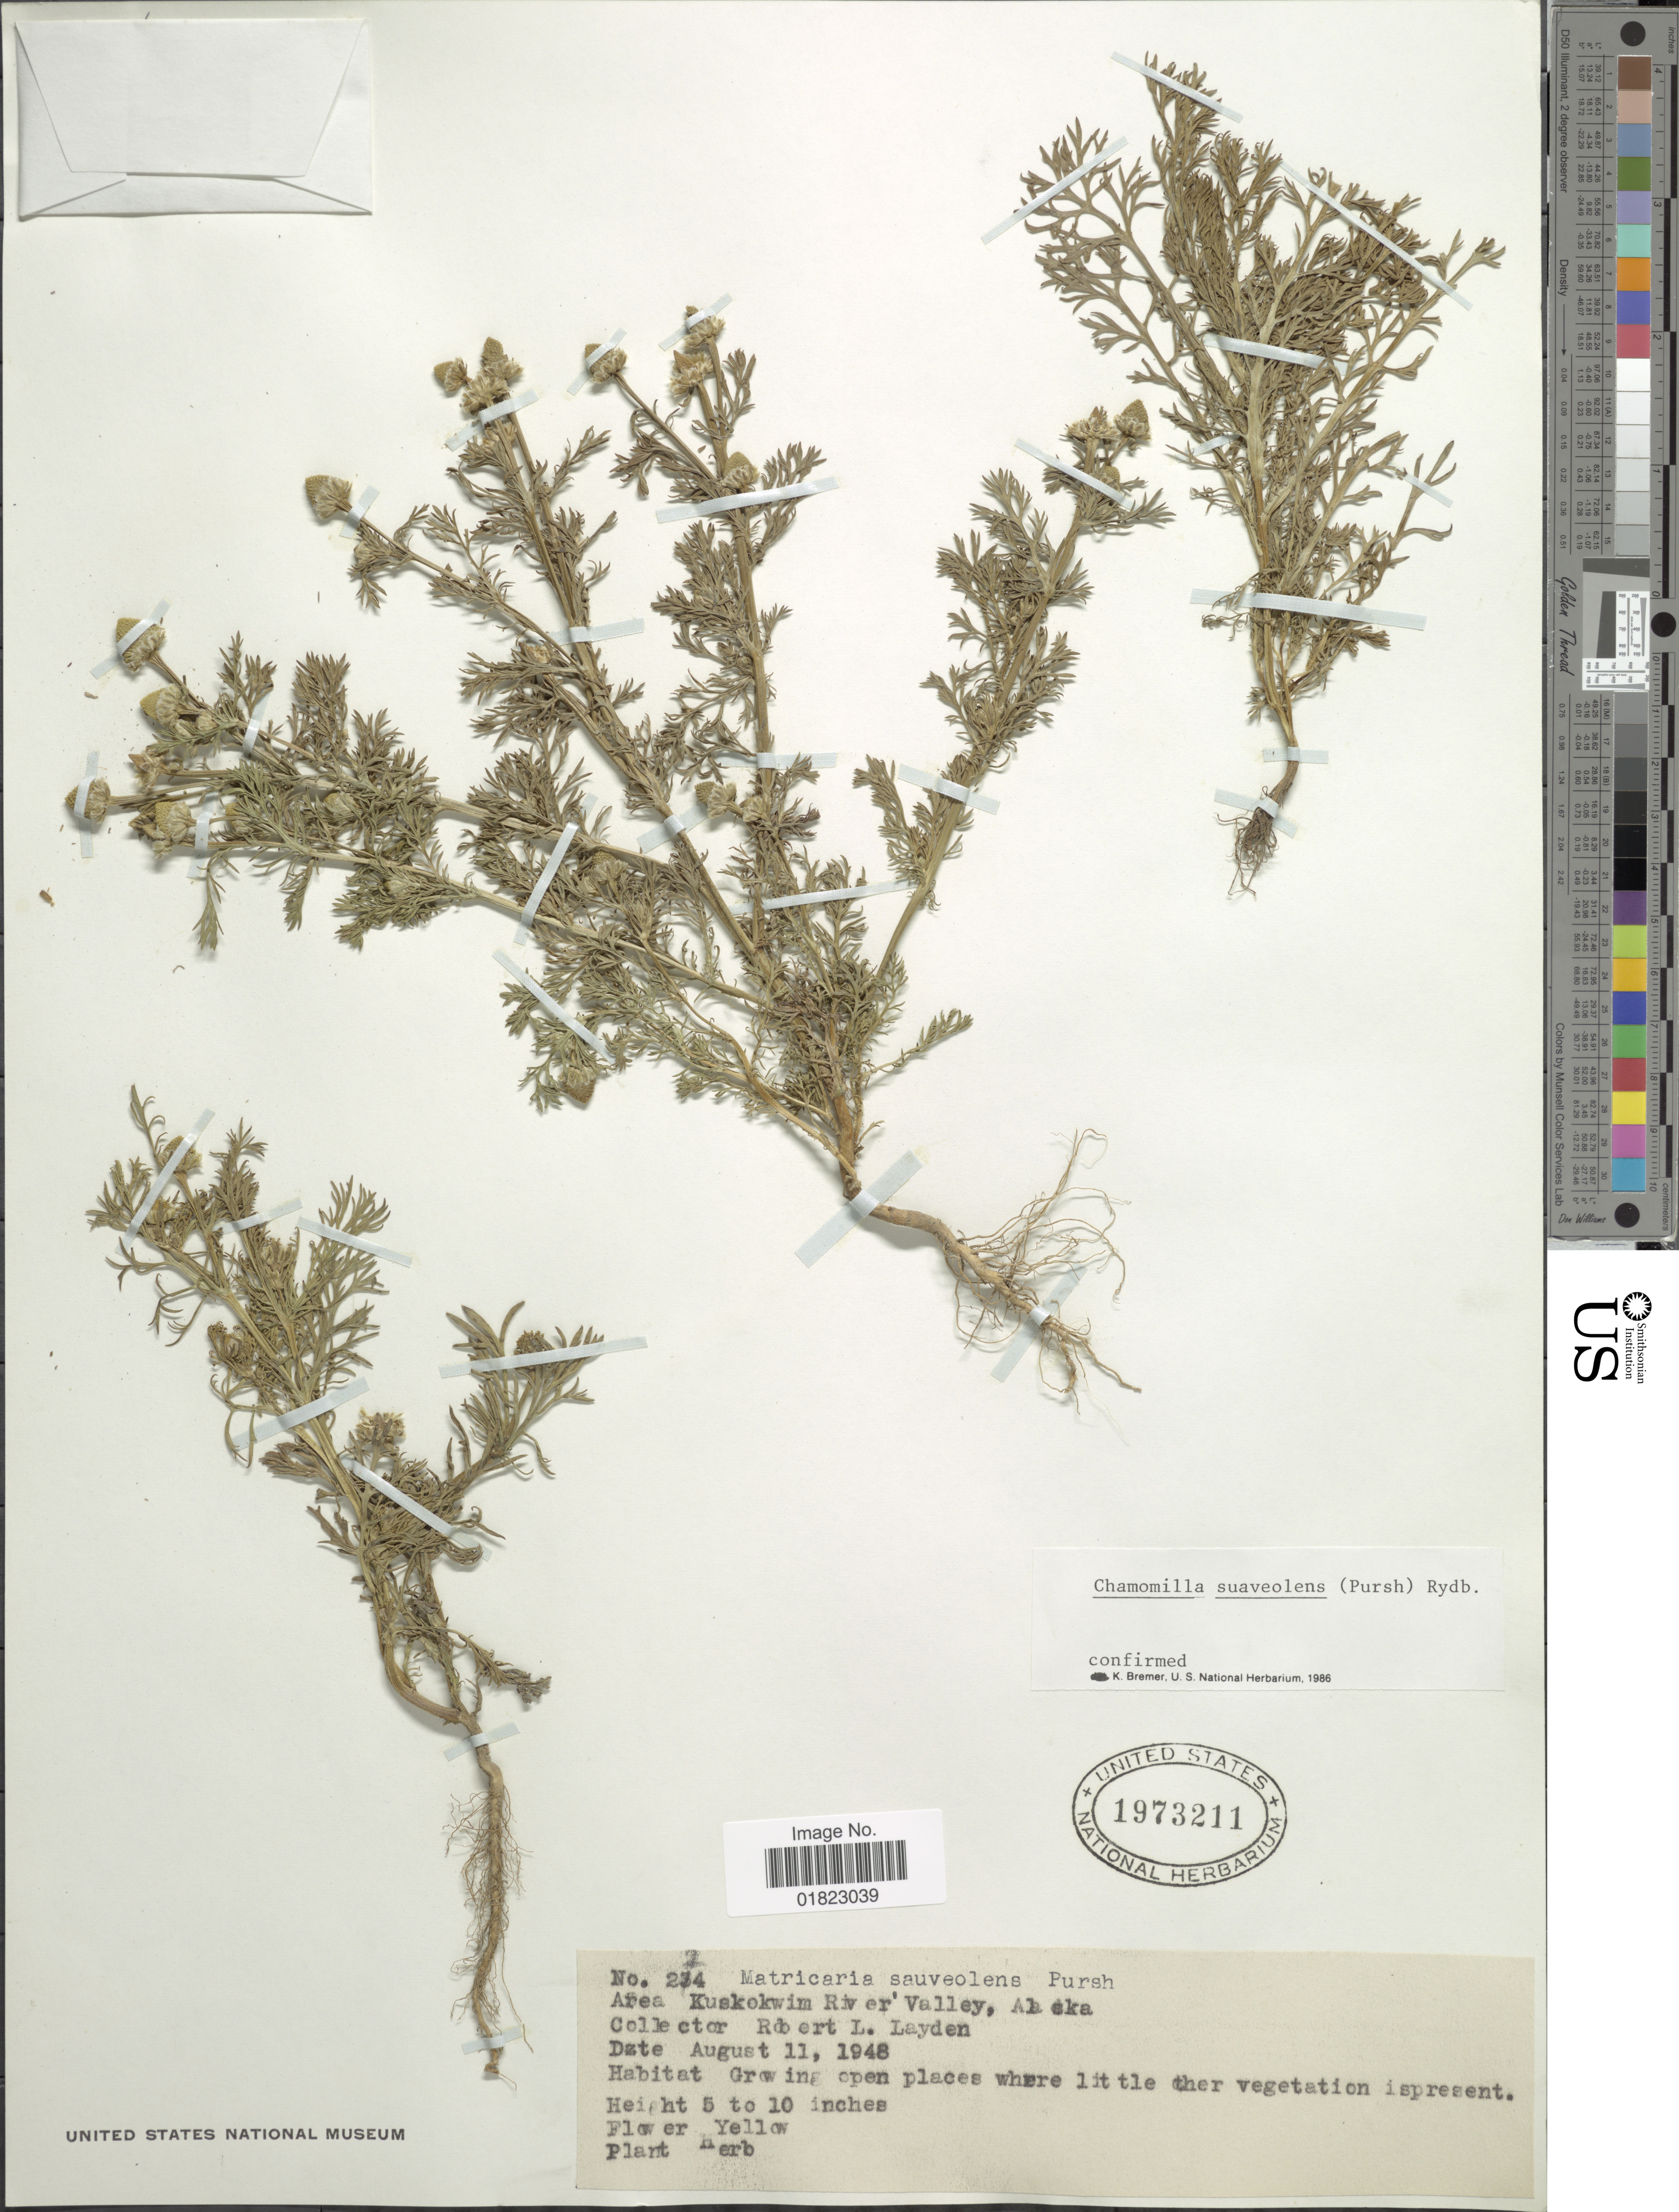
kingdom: Plantae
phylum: Tracheophyta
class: Magnoliopsida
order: Asterales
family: Asteraceae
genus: Matricaria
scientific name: Matricaria matricarioides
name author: (Less.) Porter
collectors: R. Layden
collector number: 224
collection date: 1948-08-11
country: United States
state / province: Alaska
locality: Area, Kuskokwim River Valley, Alaska.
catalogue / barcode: US 1973211